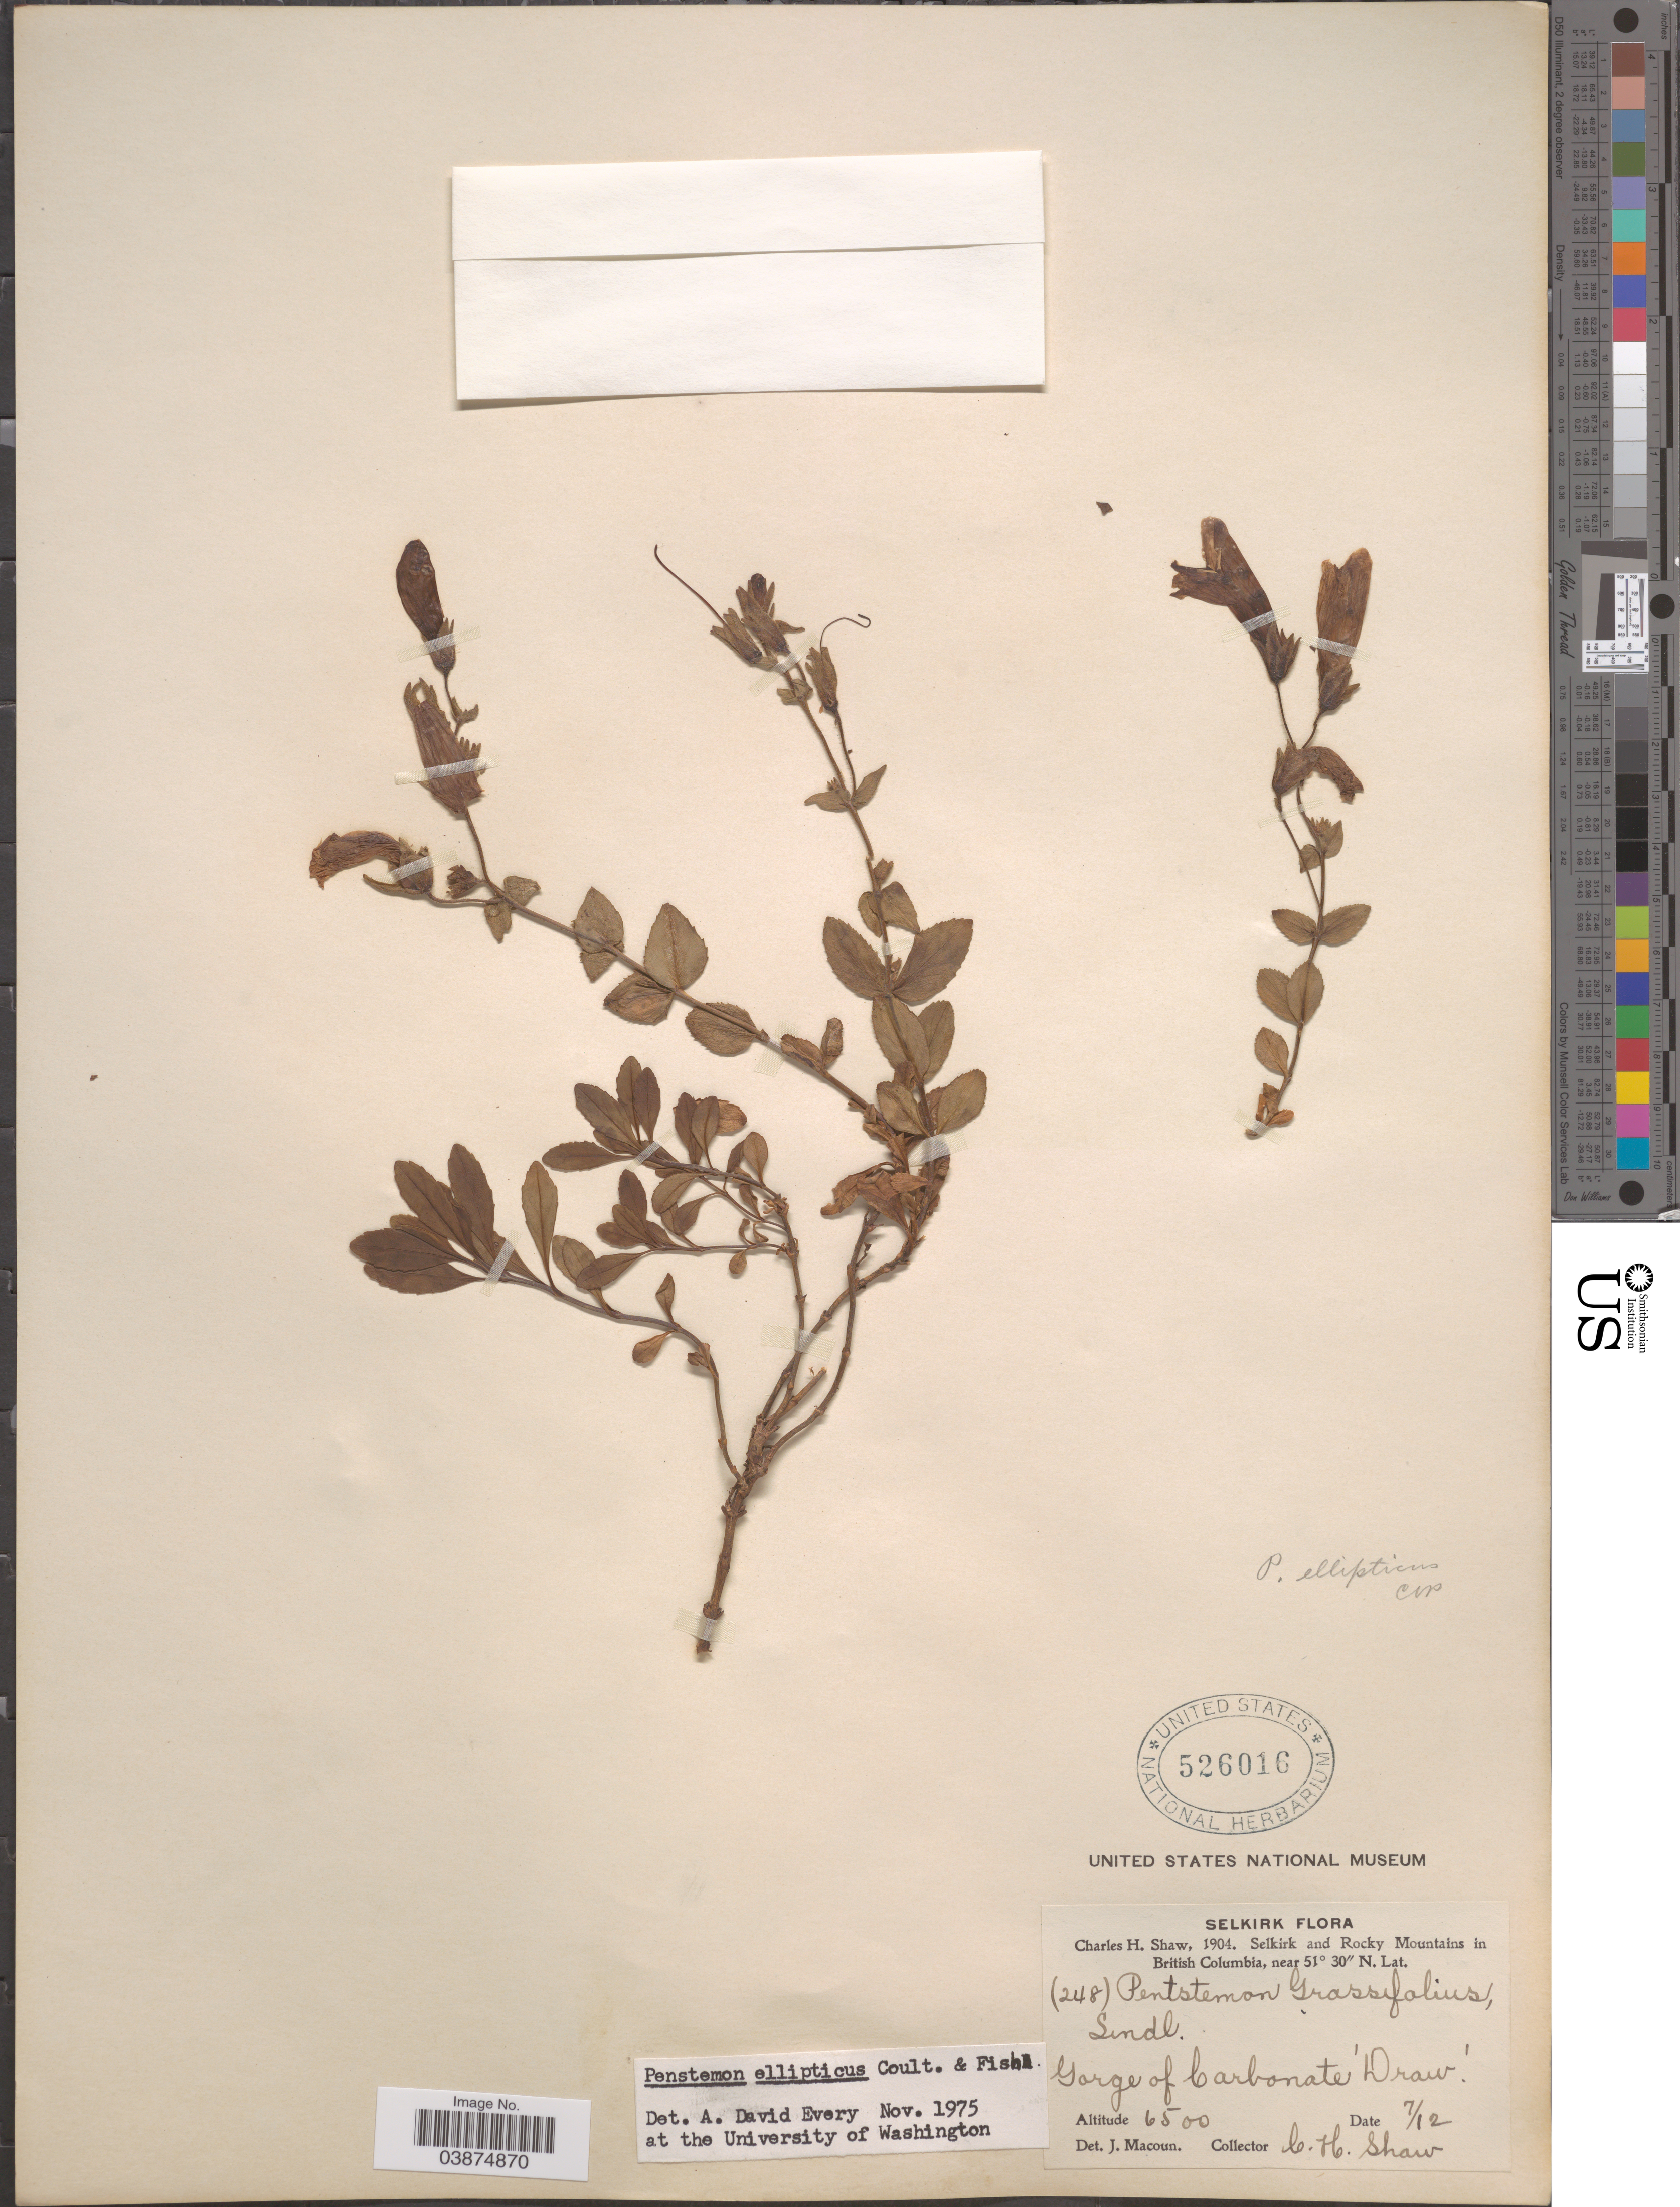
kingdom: Plantae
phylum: Tracheophyta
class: Magnoliopsida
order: Lamiales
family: Plantaginaceae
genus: Penstemon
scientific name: Penstemon ellipticus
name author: Greene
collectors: C. H. Shaw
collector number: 248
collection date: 1904-12-07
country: Canada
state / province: British Columbia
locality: Selkirk and Rocky Mountains. Gorge of Carbonate 'Draw'.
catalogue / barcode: US 526016